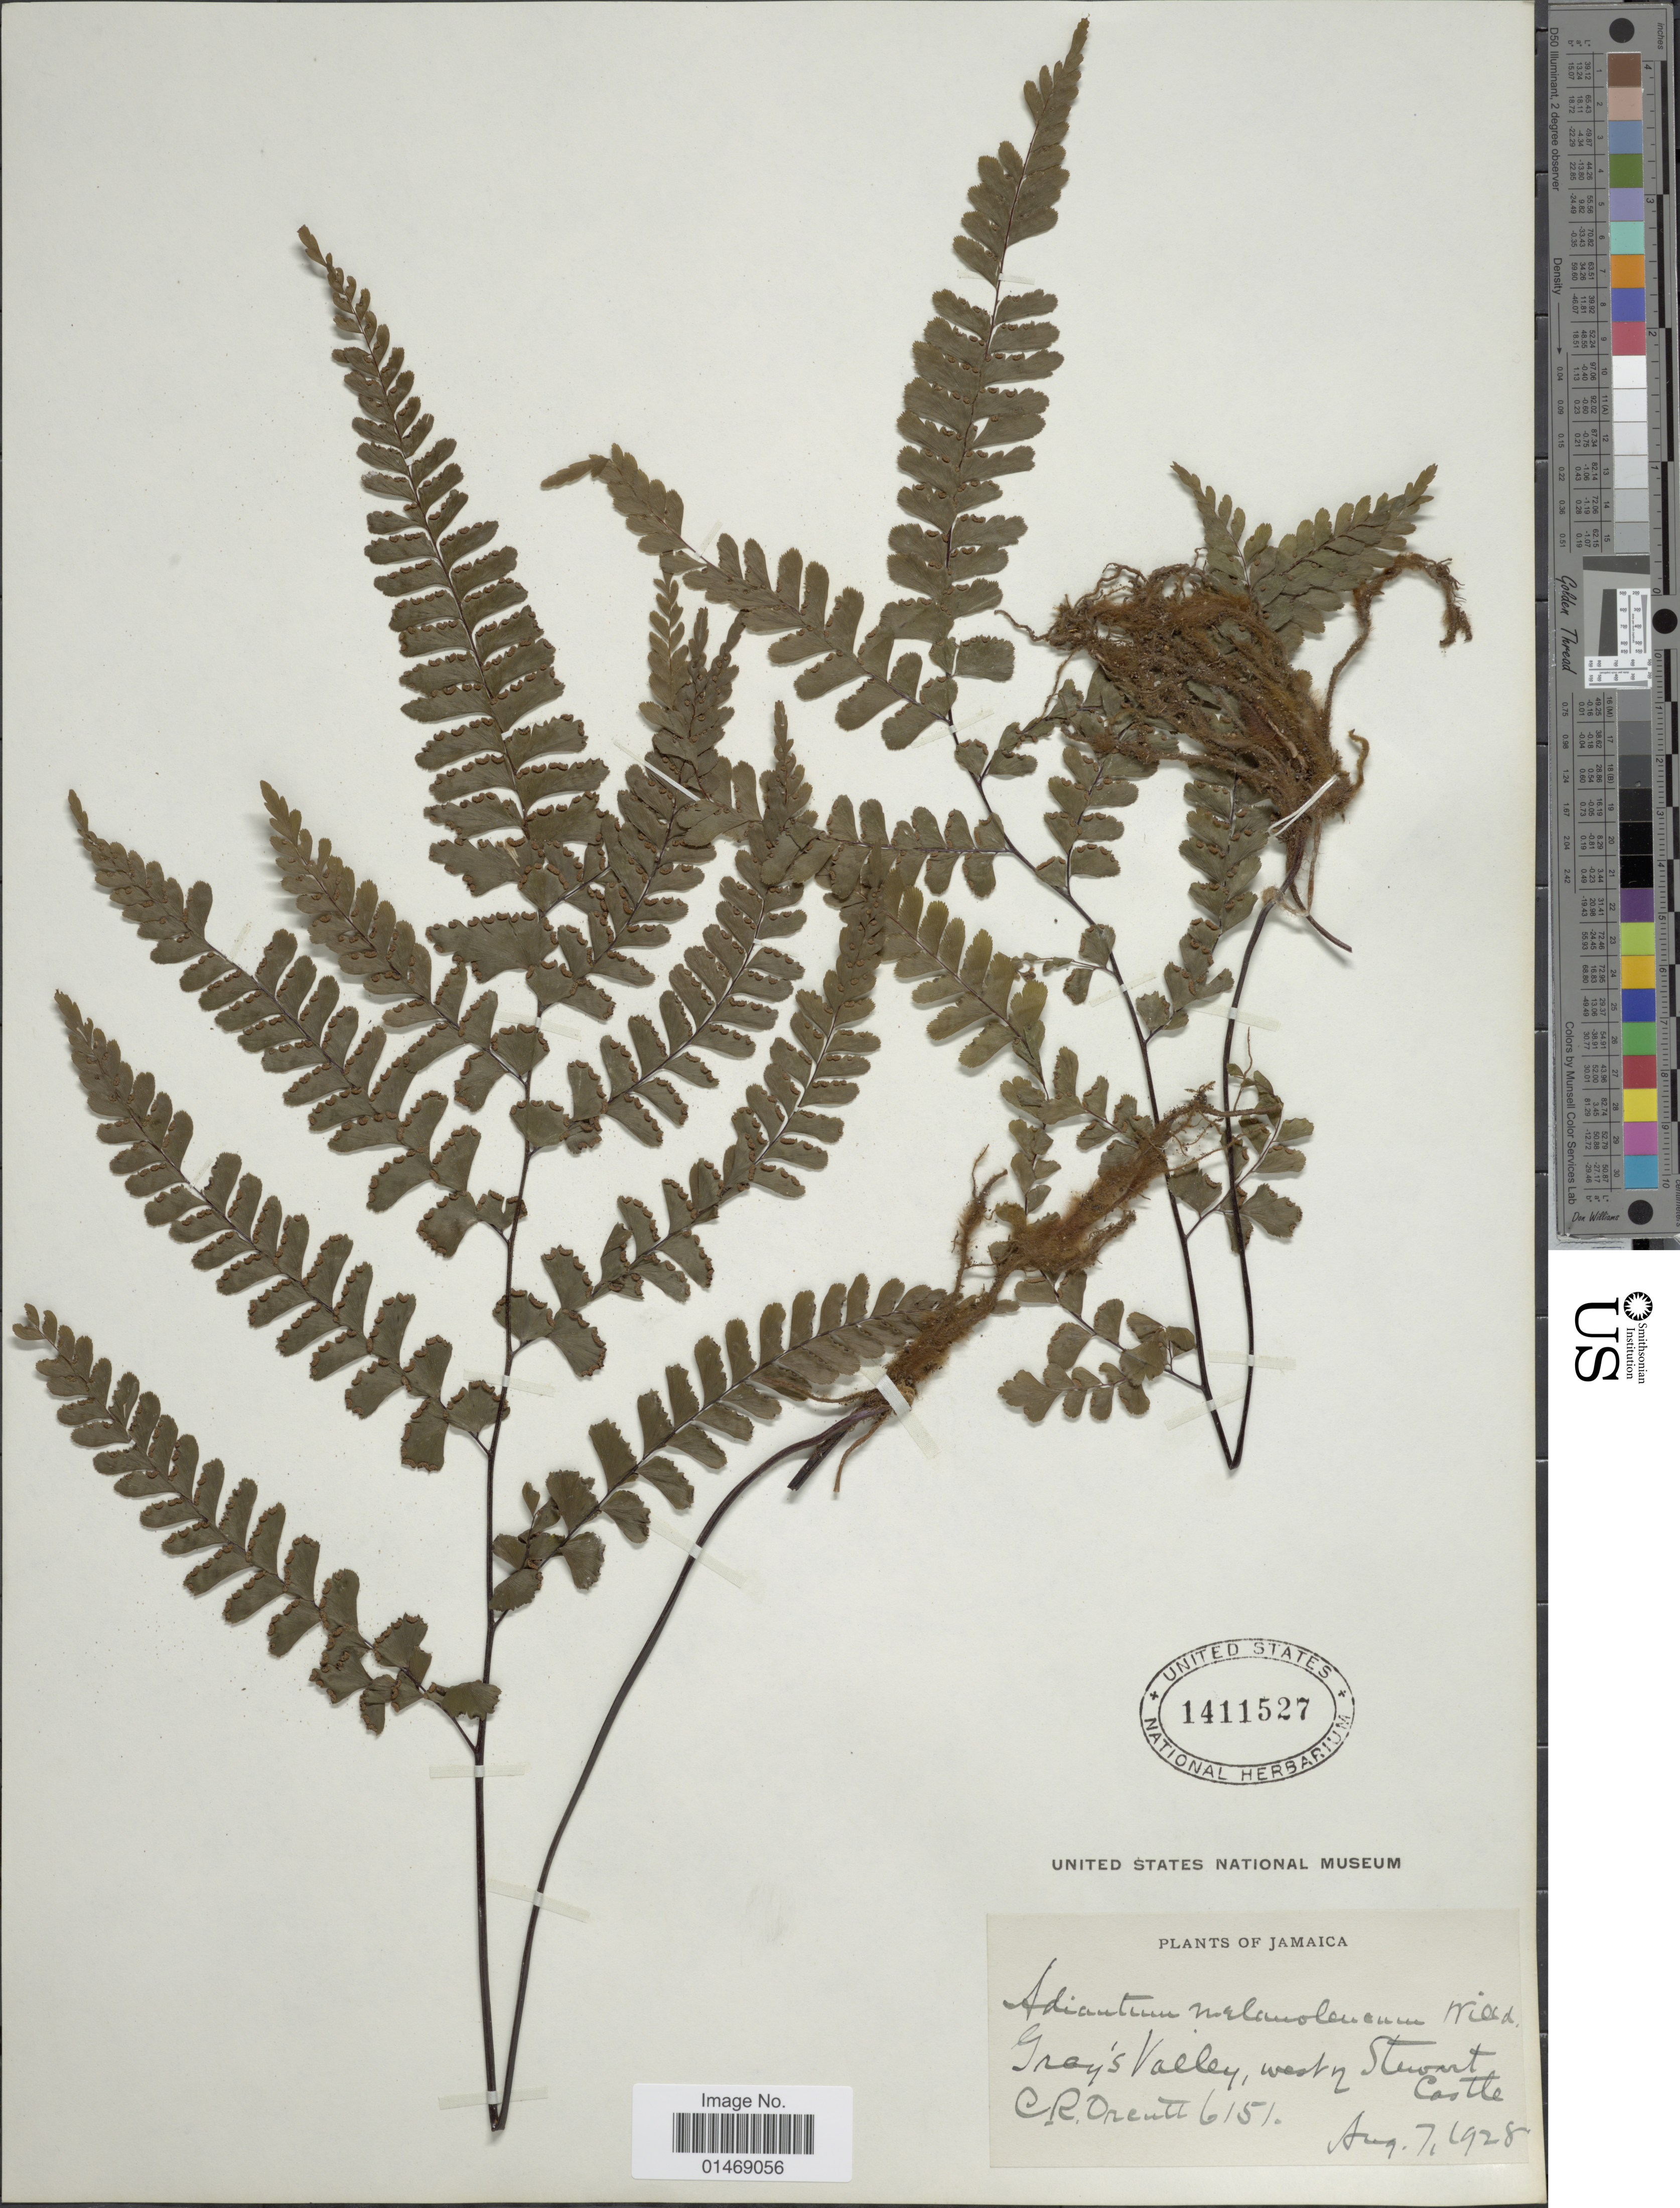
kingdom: Plantae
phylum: Tracheophyta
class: Polypodiopsida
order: Polypodiales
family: Pteridaceae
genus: Adiantum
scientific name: Adiantum melanoleucum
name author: Willd.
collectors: C. R. Orcutt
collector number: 6151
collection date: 1928-08-07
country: Jamaica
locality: Gray's Valley, west of Stewart Castle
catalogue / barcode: US 1411527